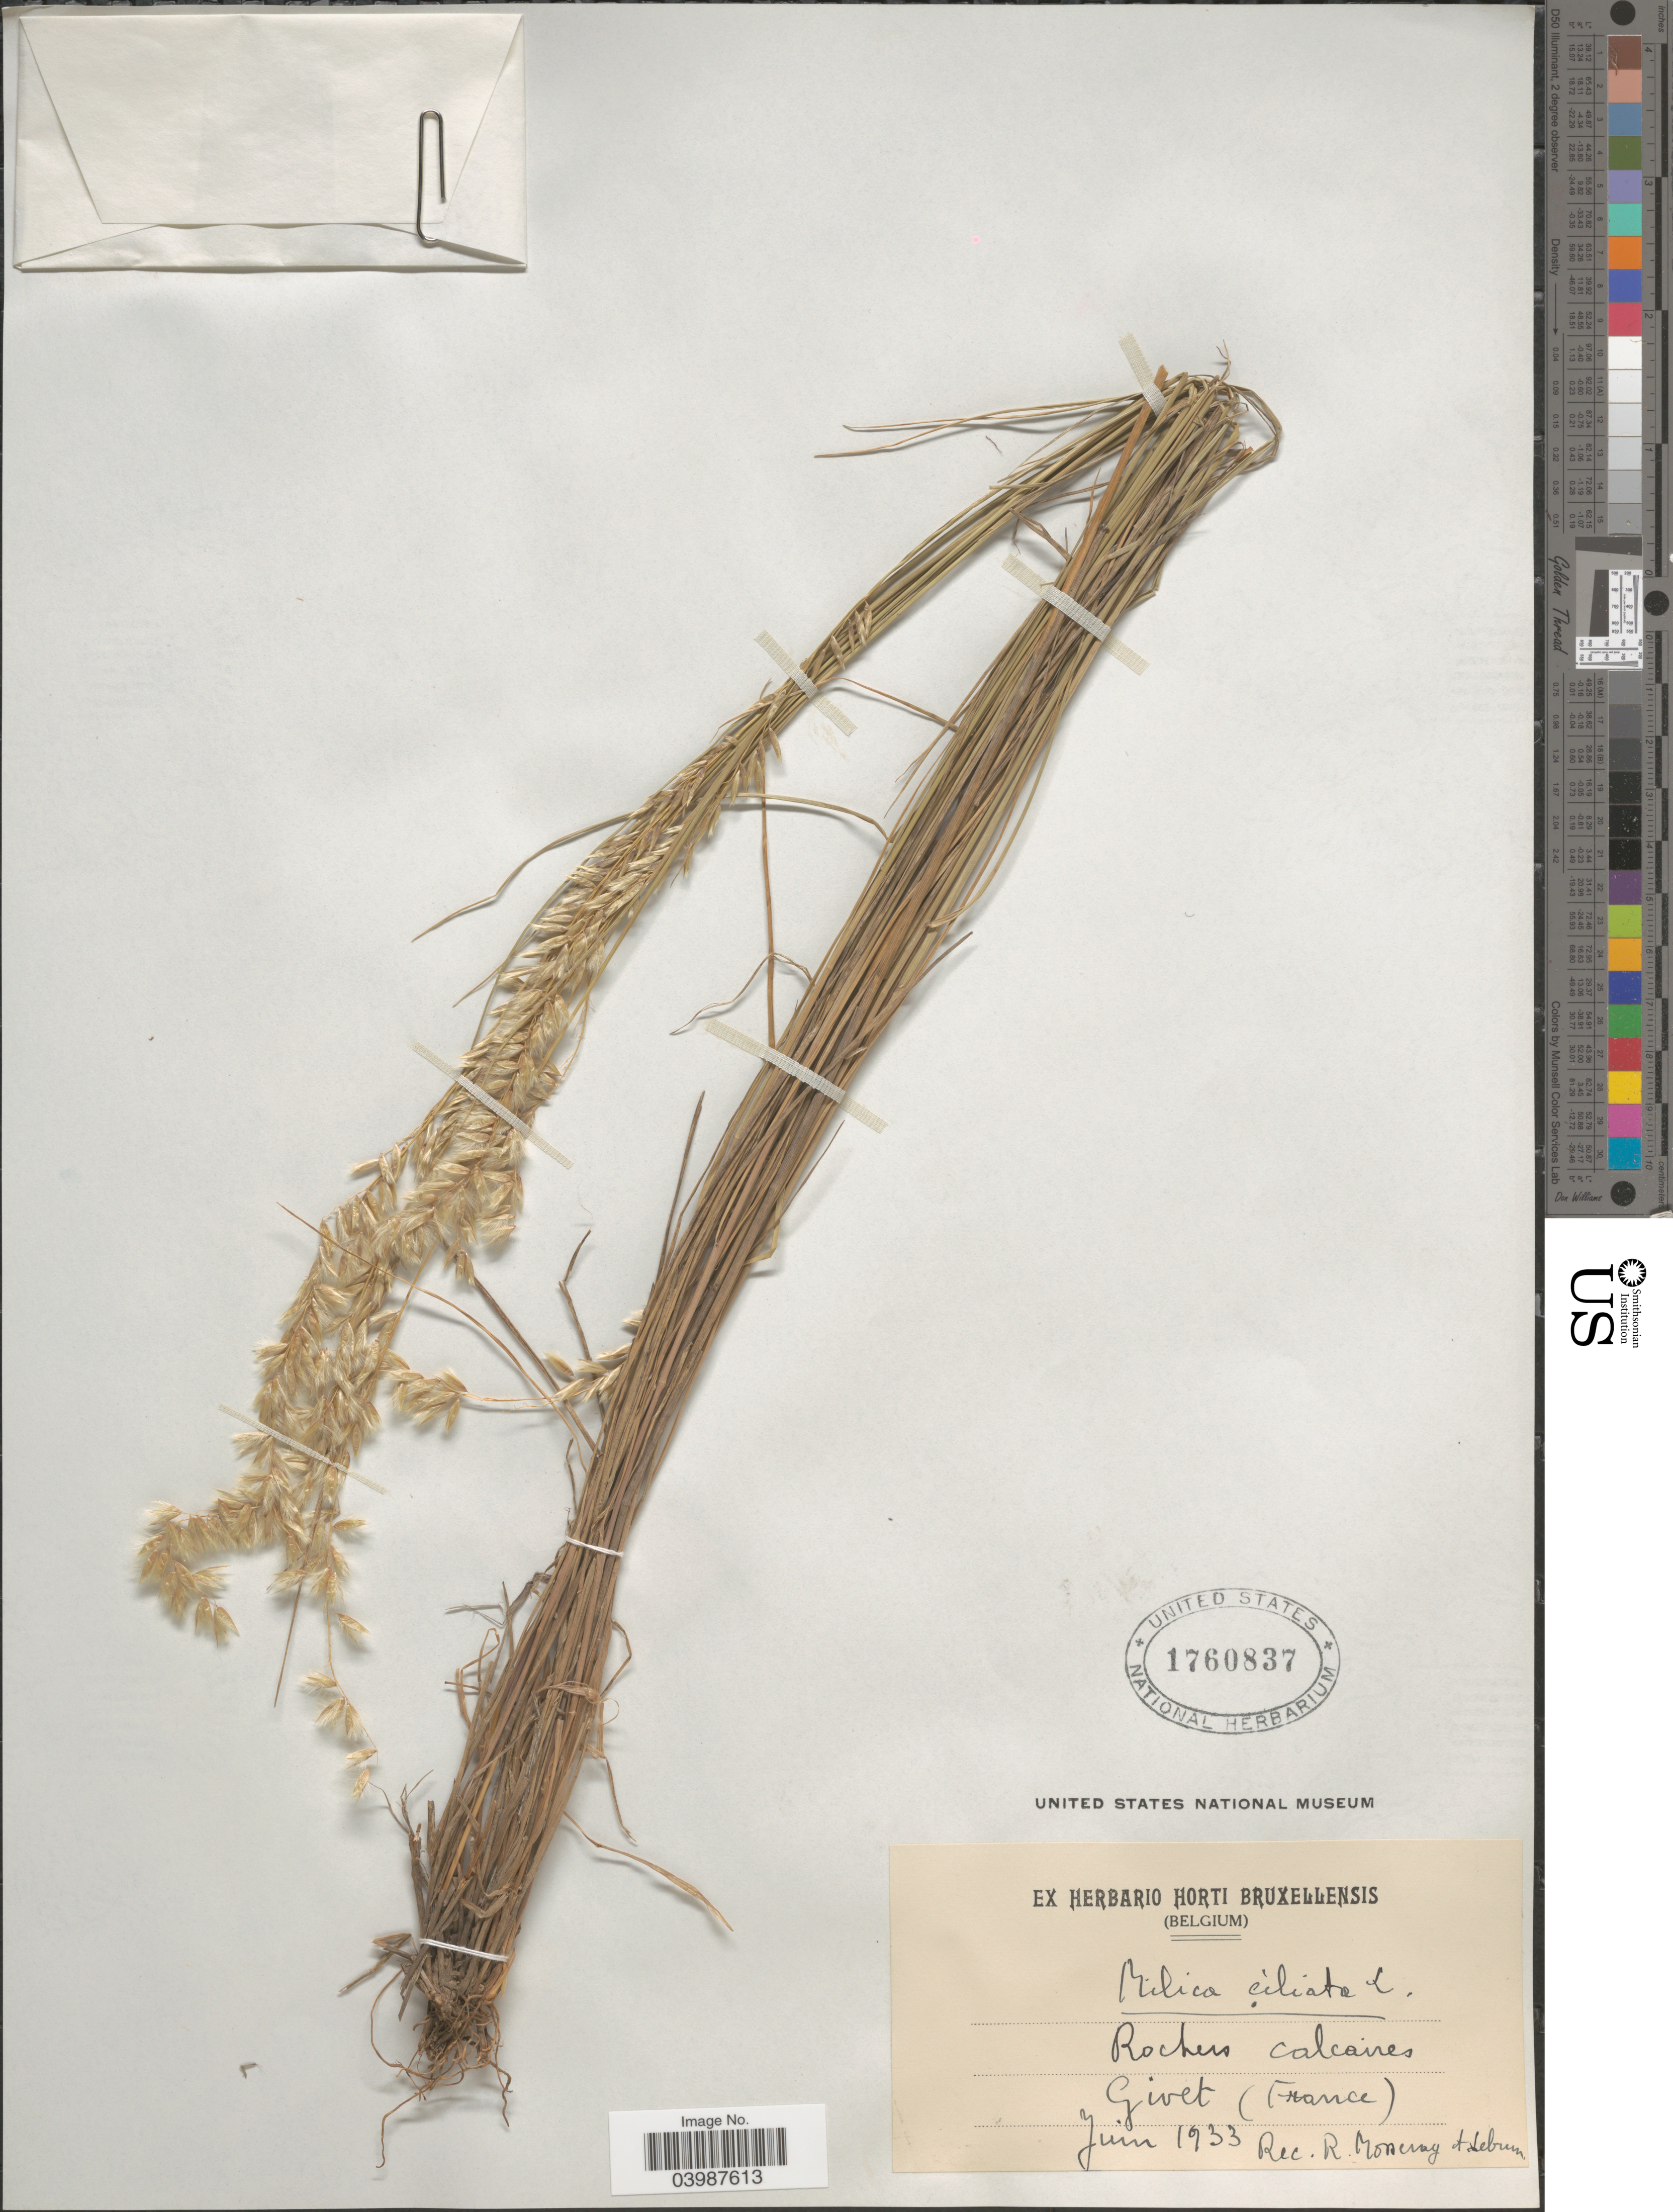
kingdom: Plantae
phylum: Tracheophyta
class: Liliopsida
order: Poales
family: Poaceae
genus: Melica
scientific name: Melica ciliata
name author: L.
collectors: R. Mosseray & J.A. Lebrun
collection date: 1933-06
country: France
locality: Rochers calcaires Givet.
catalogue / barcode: US 1760837